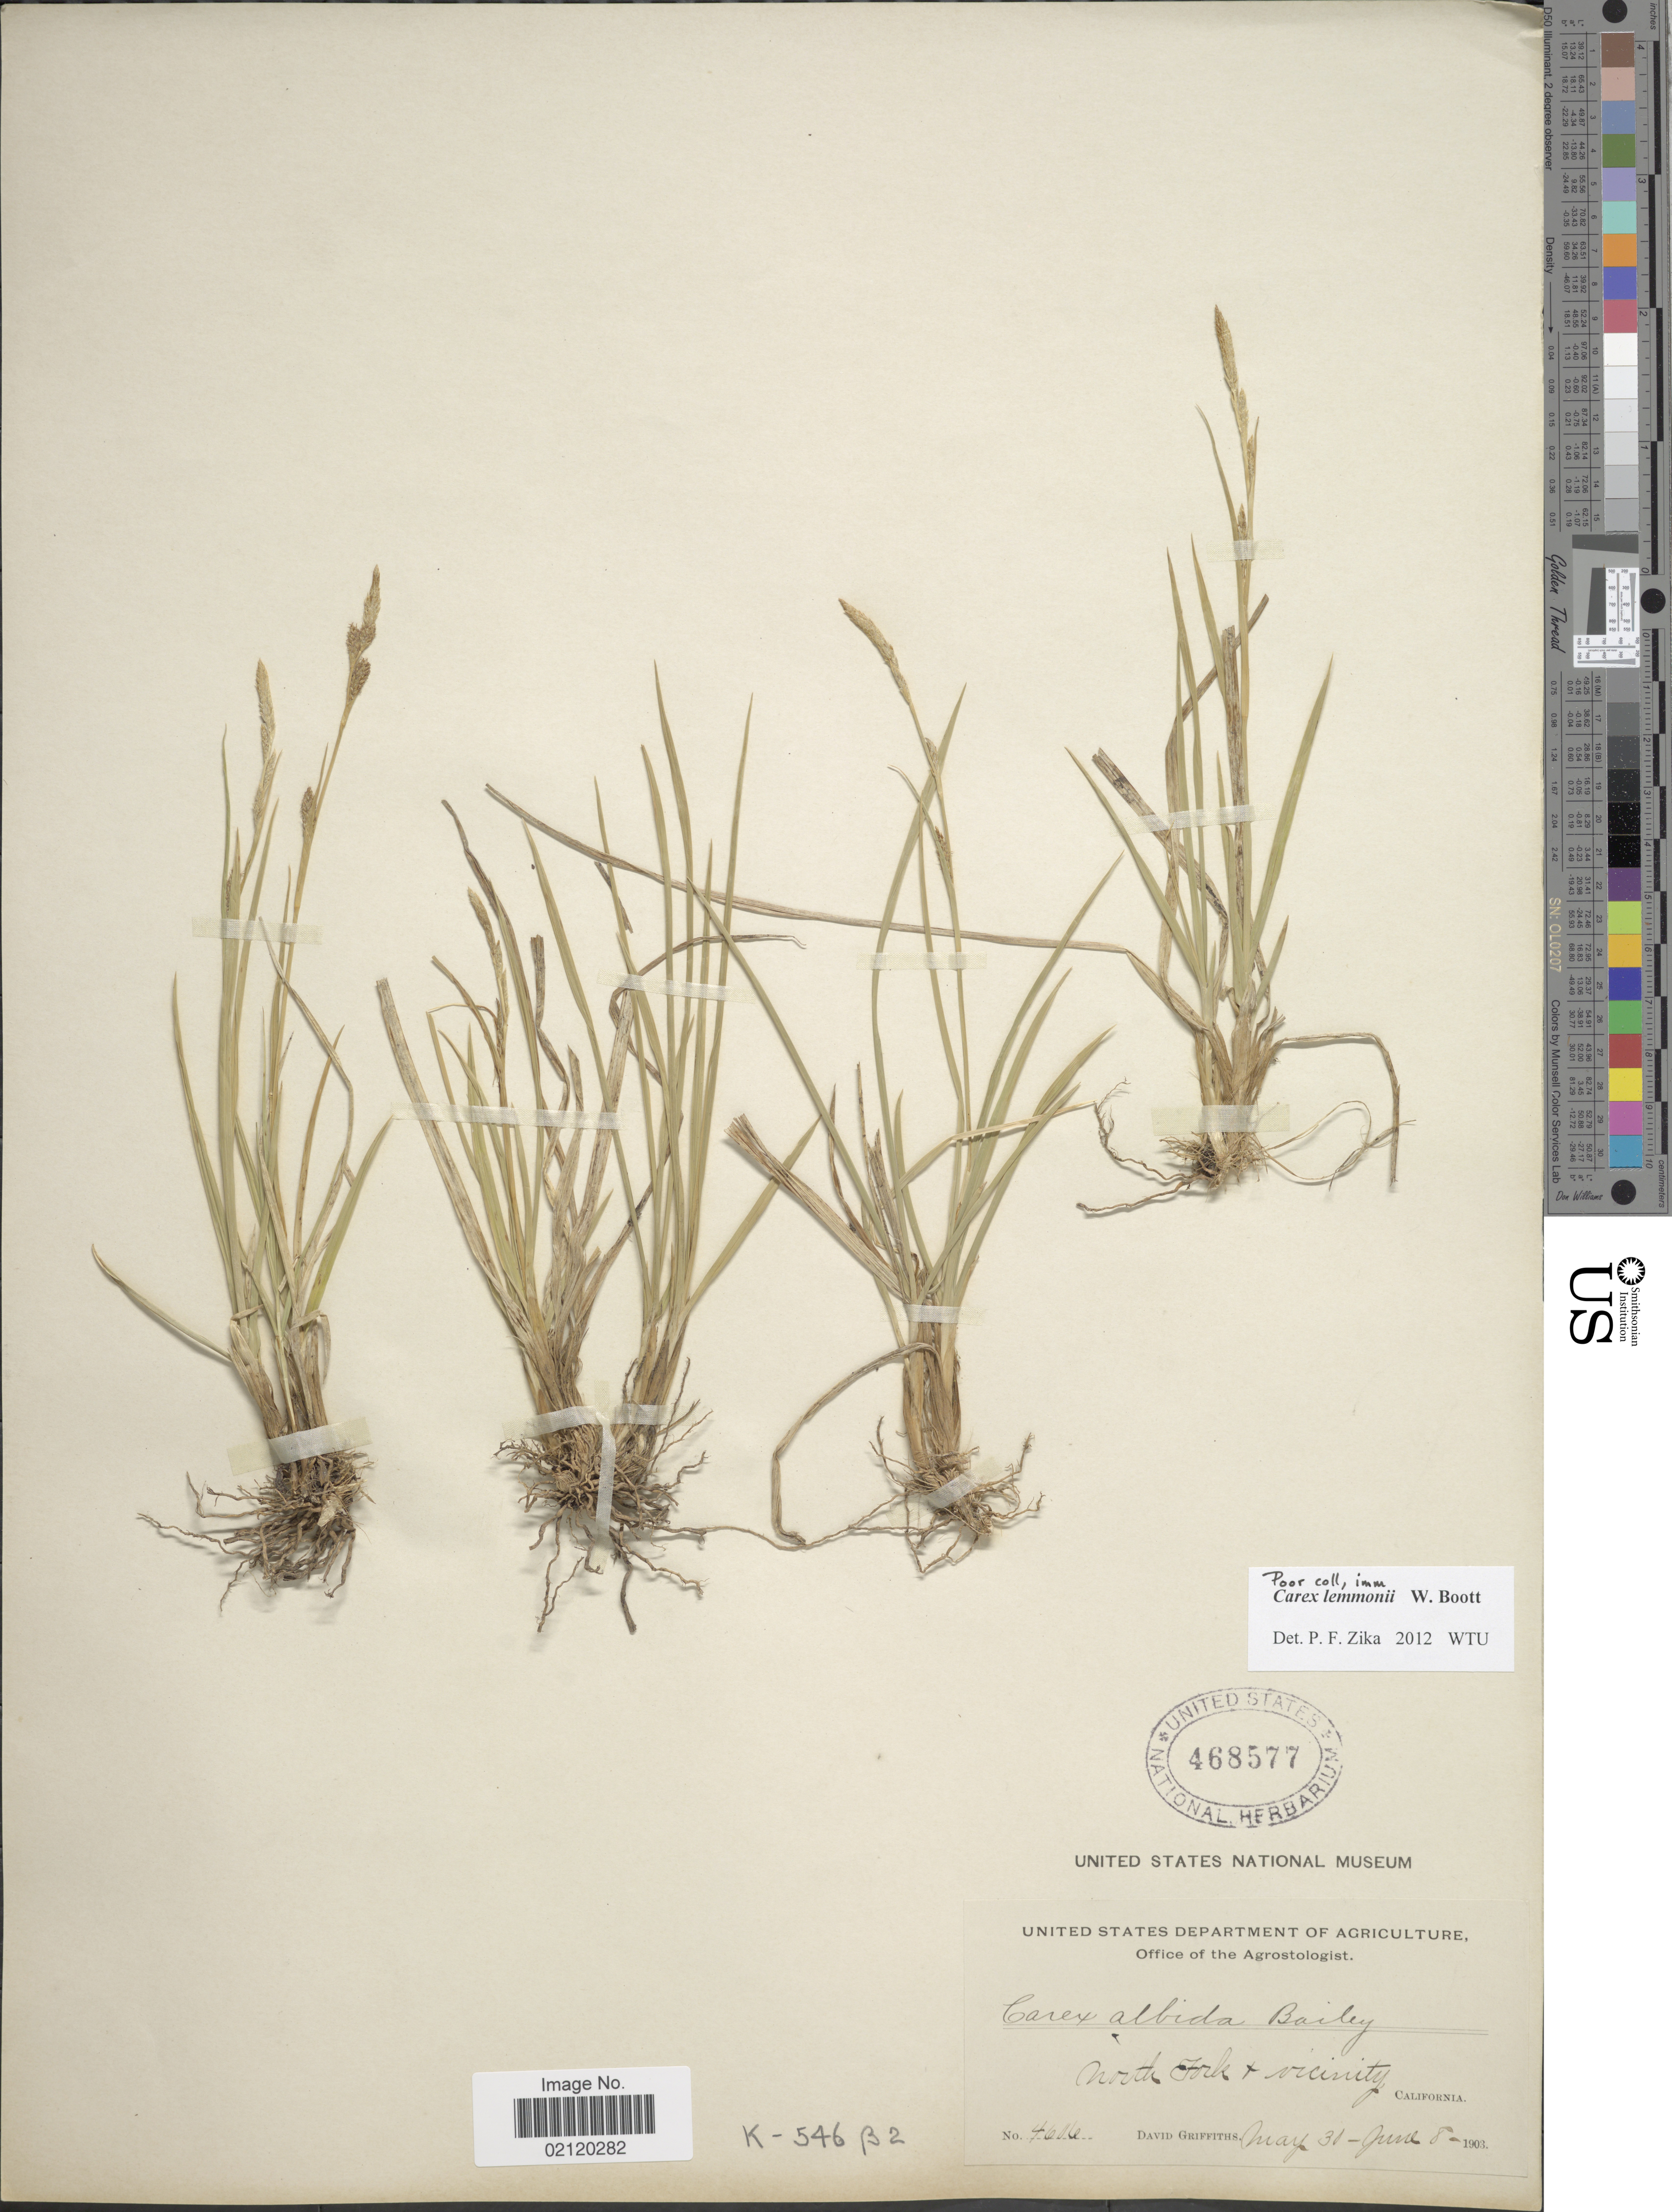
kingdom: Plantae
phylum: Tracheophyta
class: Liliopsida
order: Poales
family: Cyperaceae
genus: Carex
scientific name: Carex lemmonii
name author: W. Boott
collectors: D. Griffiths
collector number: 4616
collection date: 1903-05-31/1903-06-08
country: United States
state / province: California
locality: North Fork & Vicinity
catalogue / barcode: US 468577